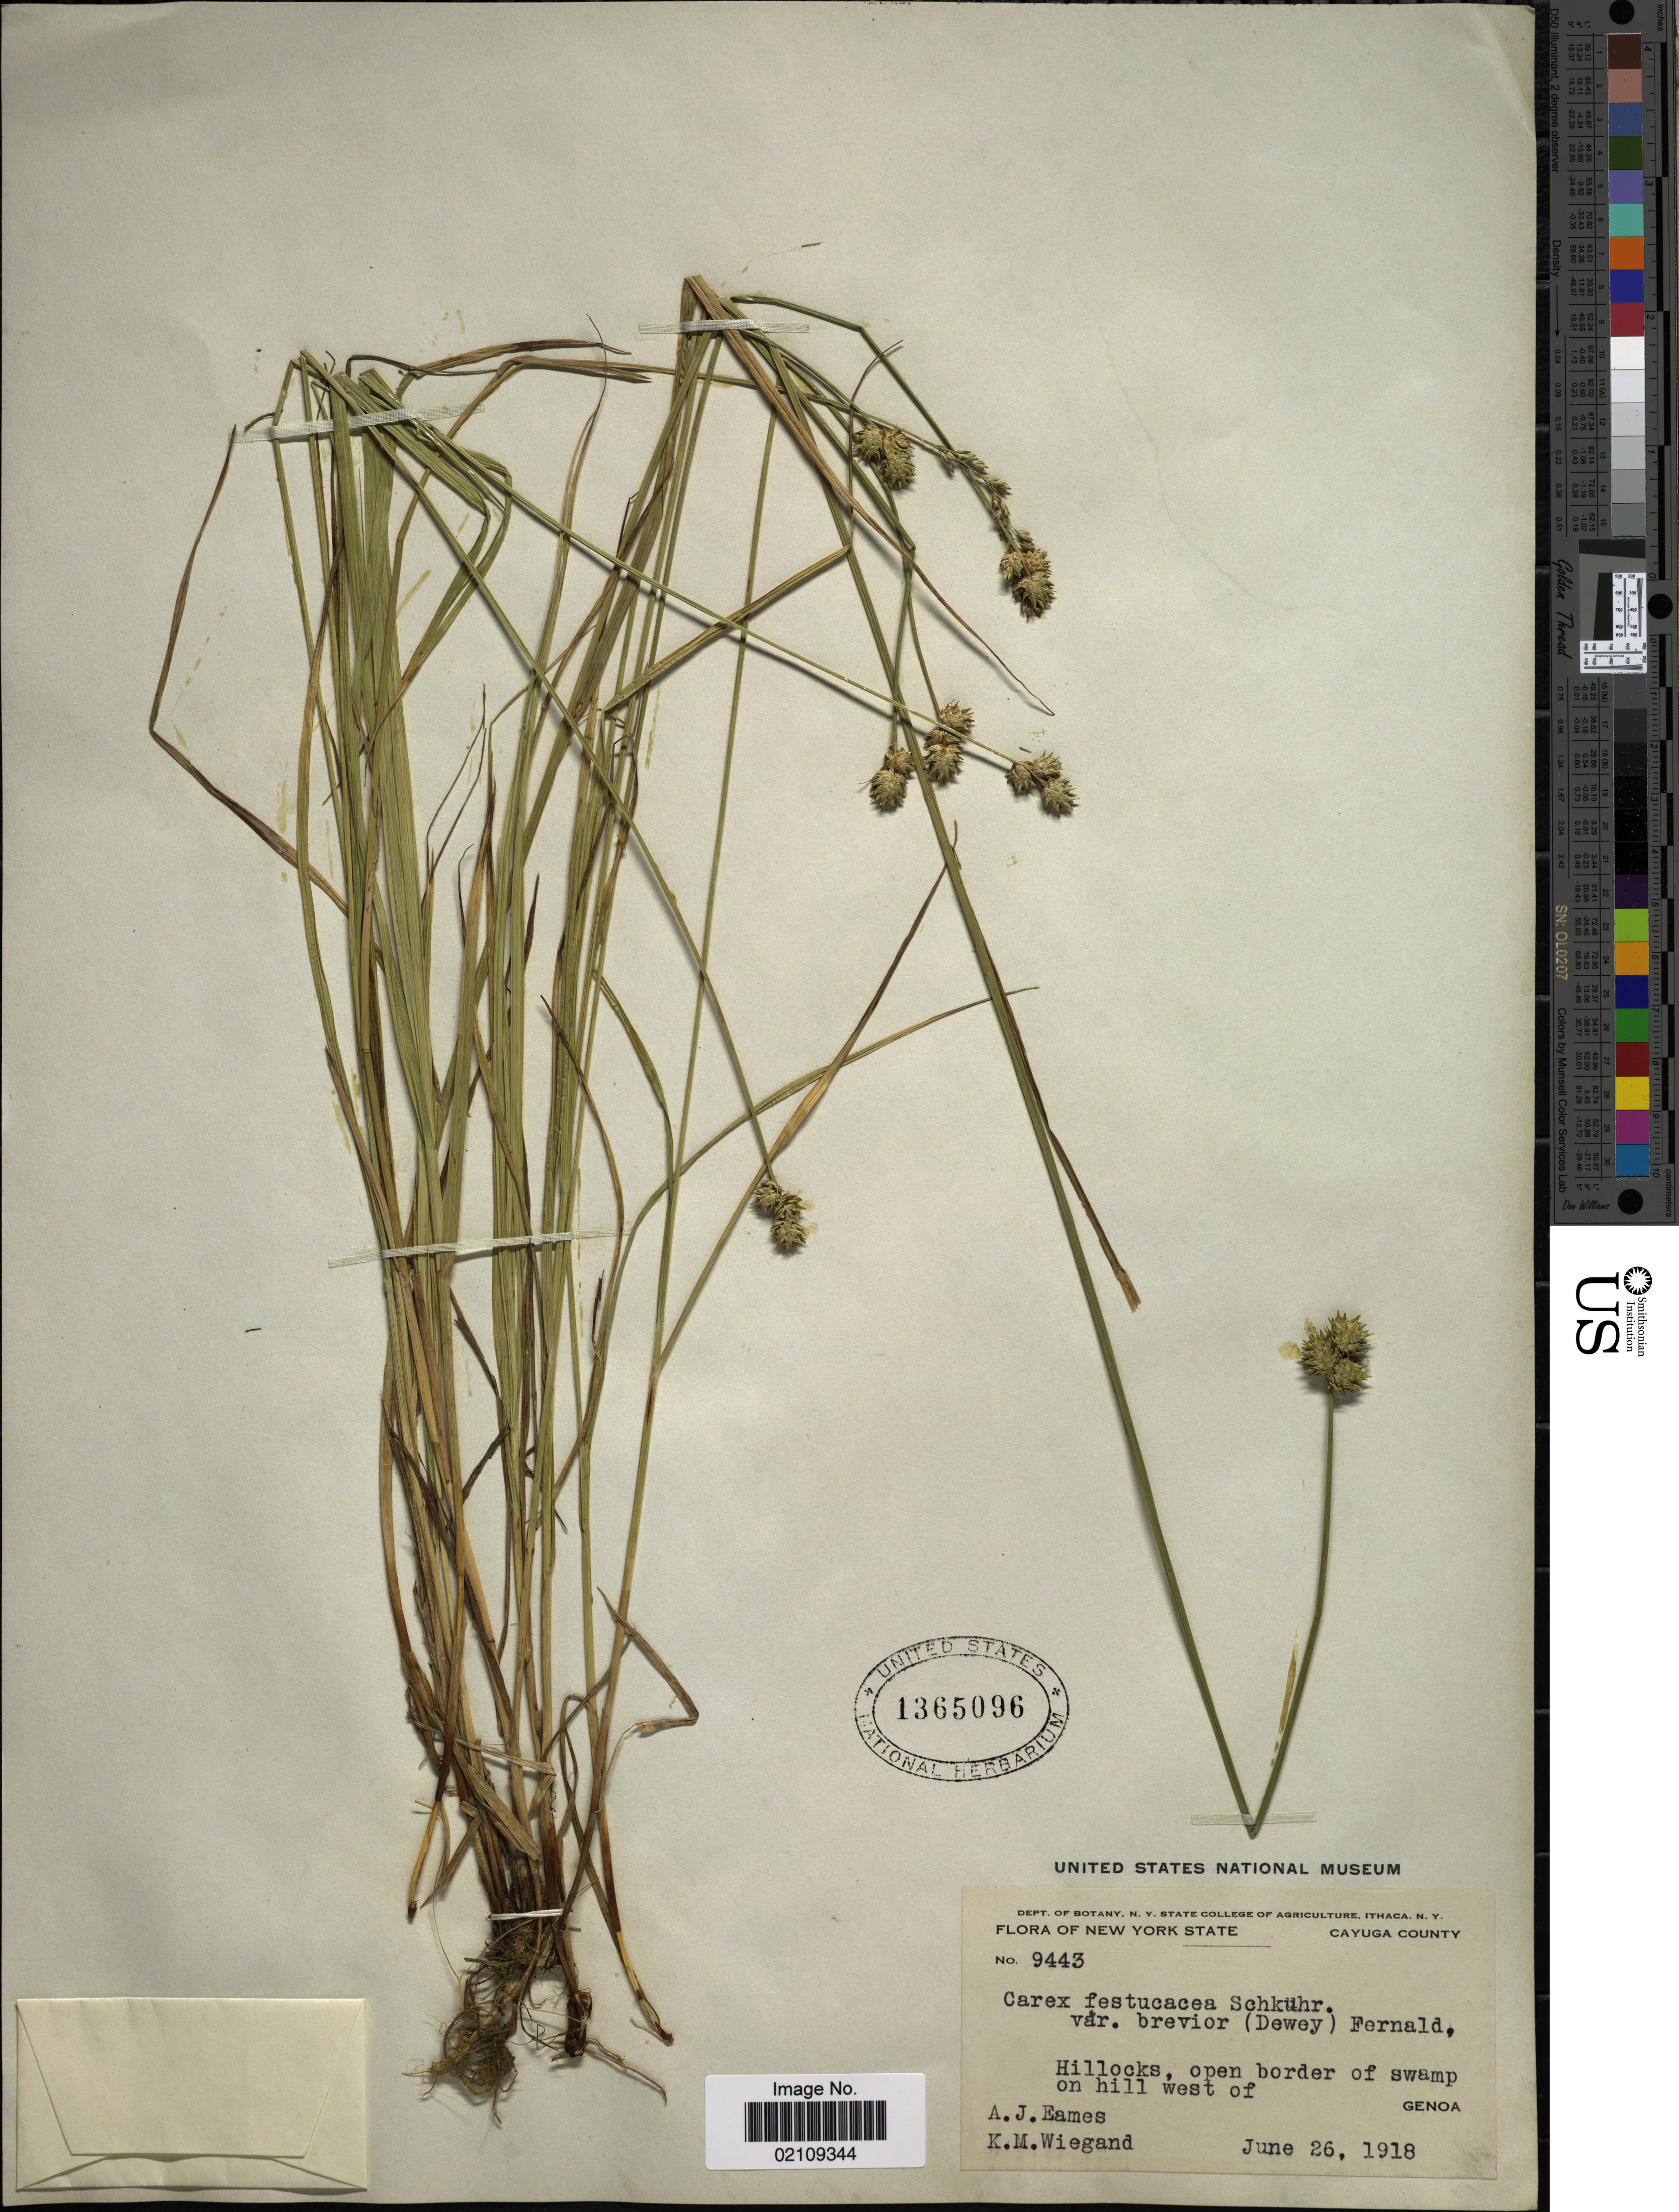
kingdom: Plantae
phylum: Tracheophyta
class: Liliopsida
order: Poales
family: Cyperaceae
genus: Carex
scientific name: Carex festucacea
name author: Willd.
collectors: A. J. Eames & K. M. Wiegand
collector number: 9443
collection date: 1918-06-26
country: United States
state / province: New York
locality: Cayuga County, Hillocks, open border of swamp on hill west of Genoa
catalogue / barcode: US 1365096